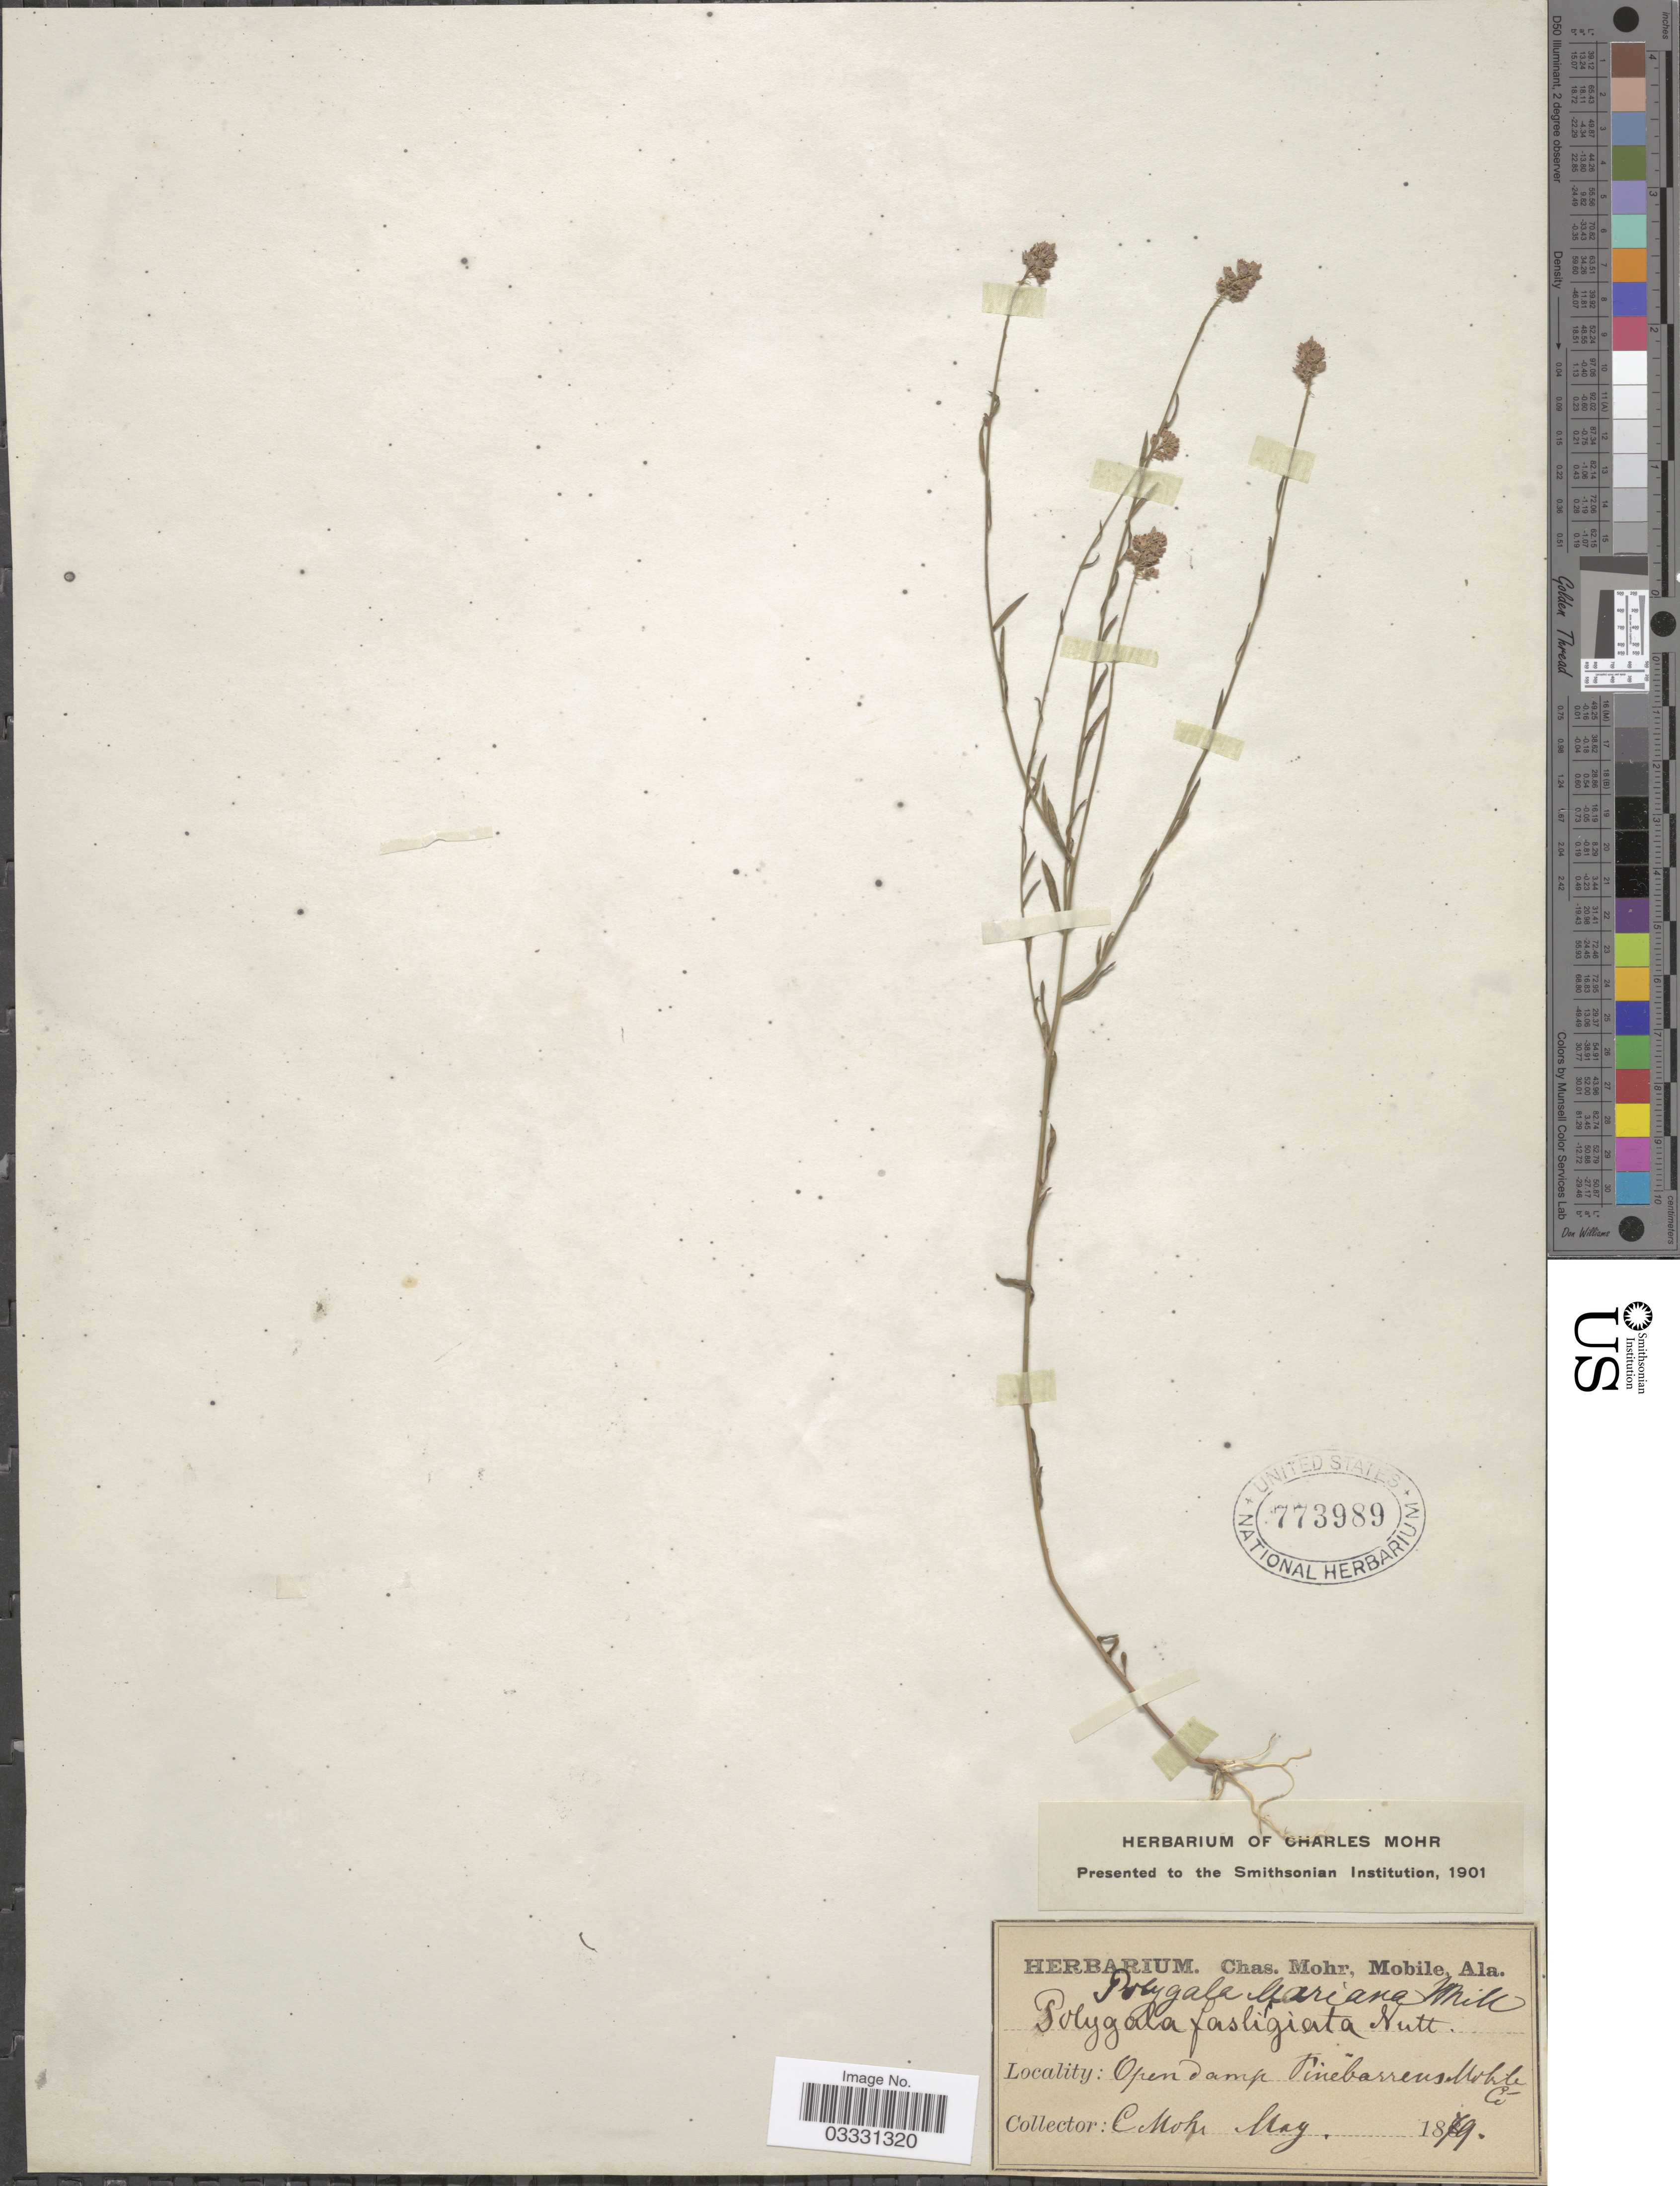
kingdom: Plantae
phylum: Tracheophyta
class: Magnoliopsida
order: Fabales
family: Polygalaceae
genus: Polygala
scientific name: Polygala mariana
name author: Mill.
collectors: C. T. Mohr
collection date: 1879-05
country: United States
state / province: Alabama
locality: Mobile Co.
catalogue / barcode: US 773989